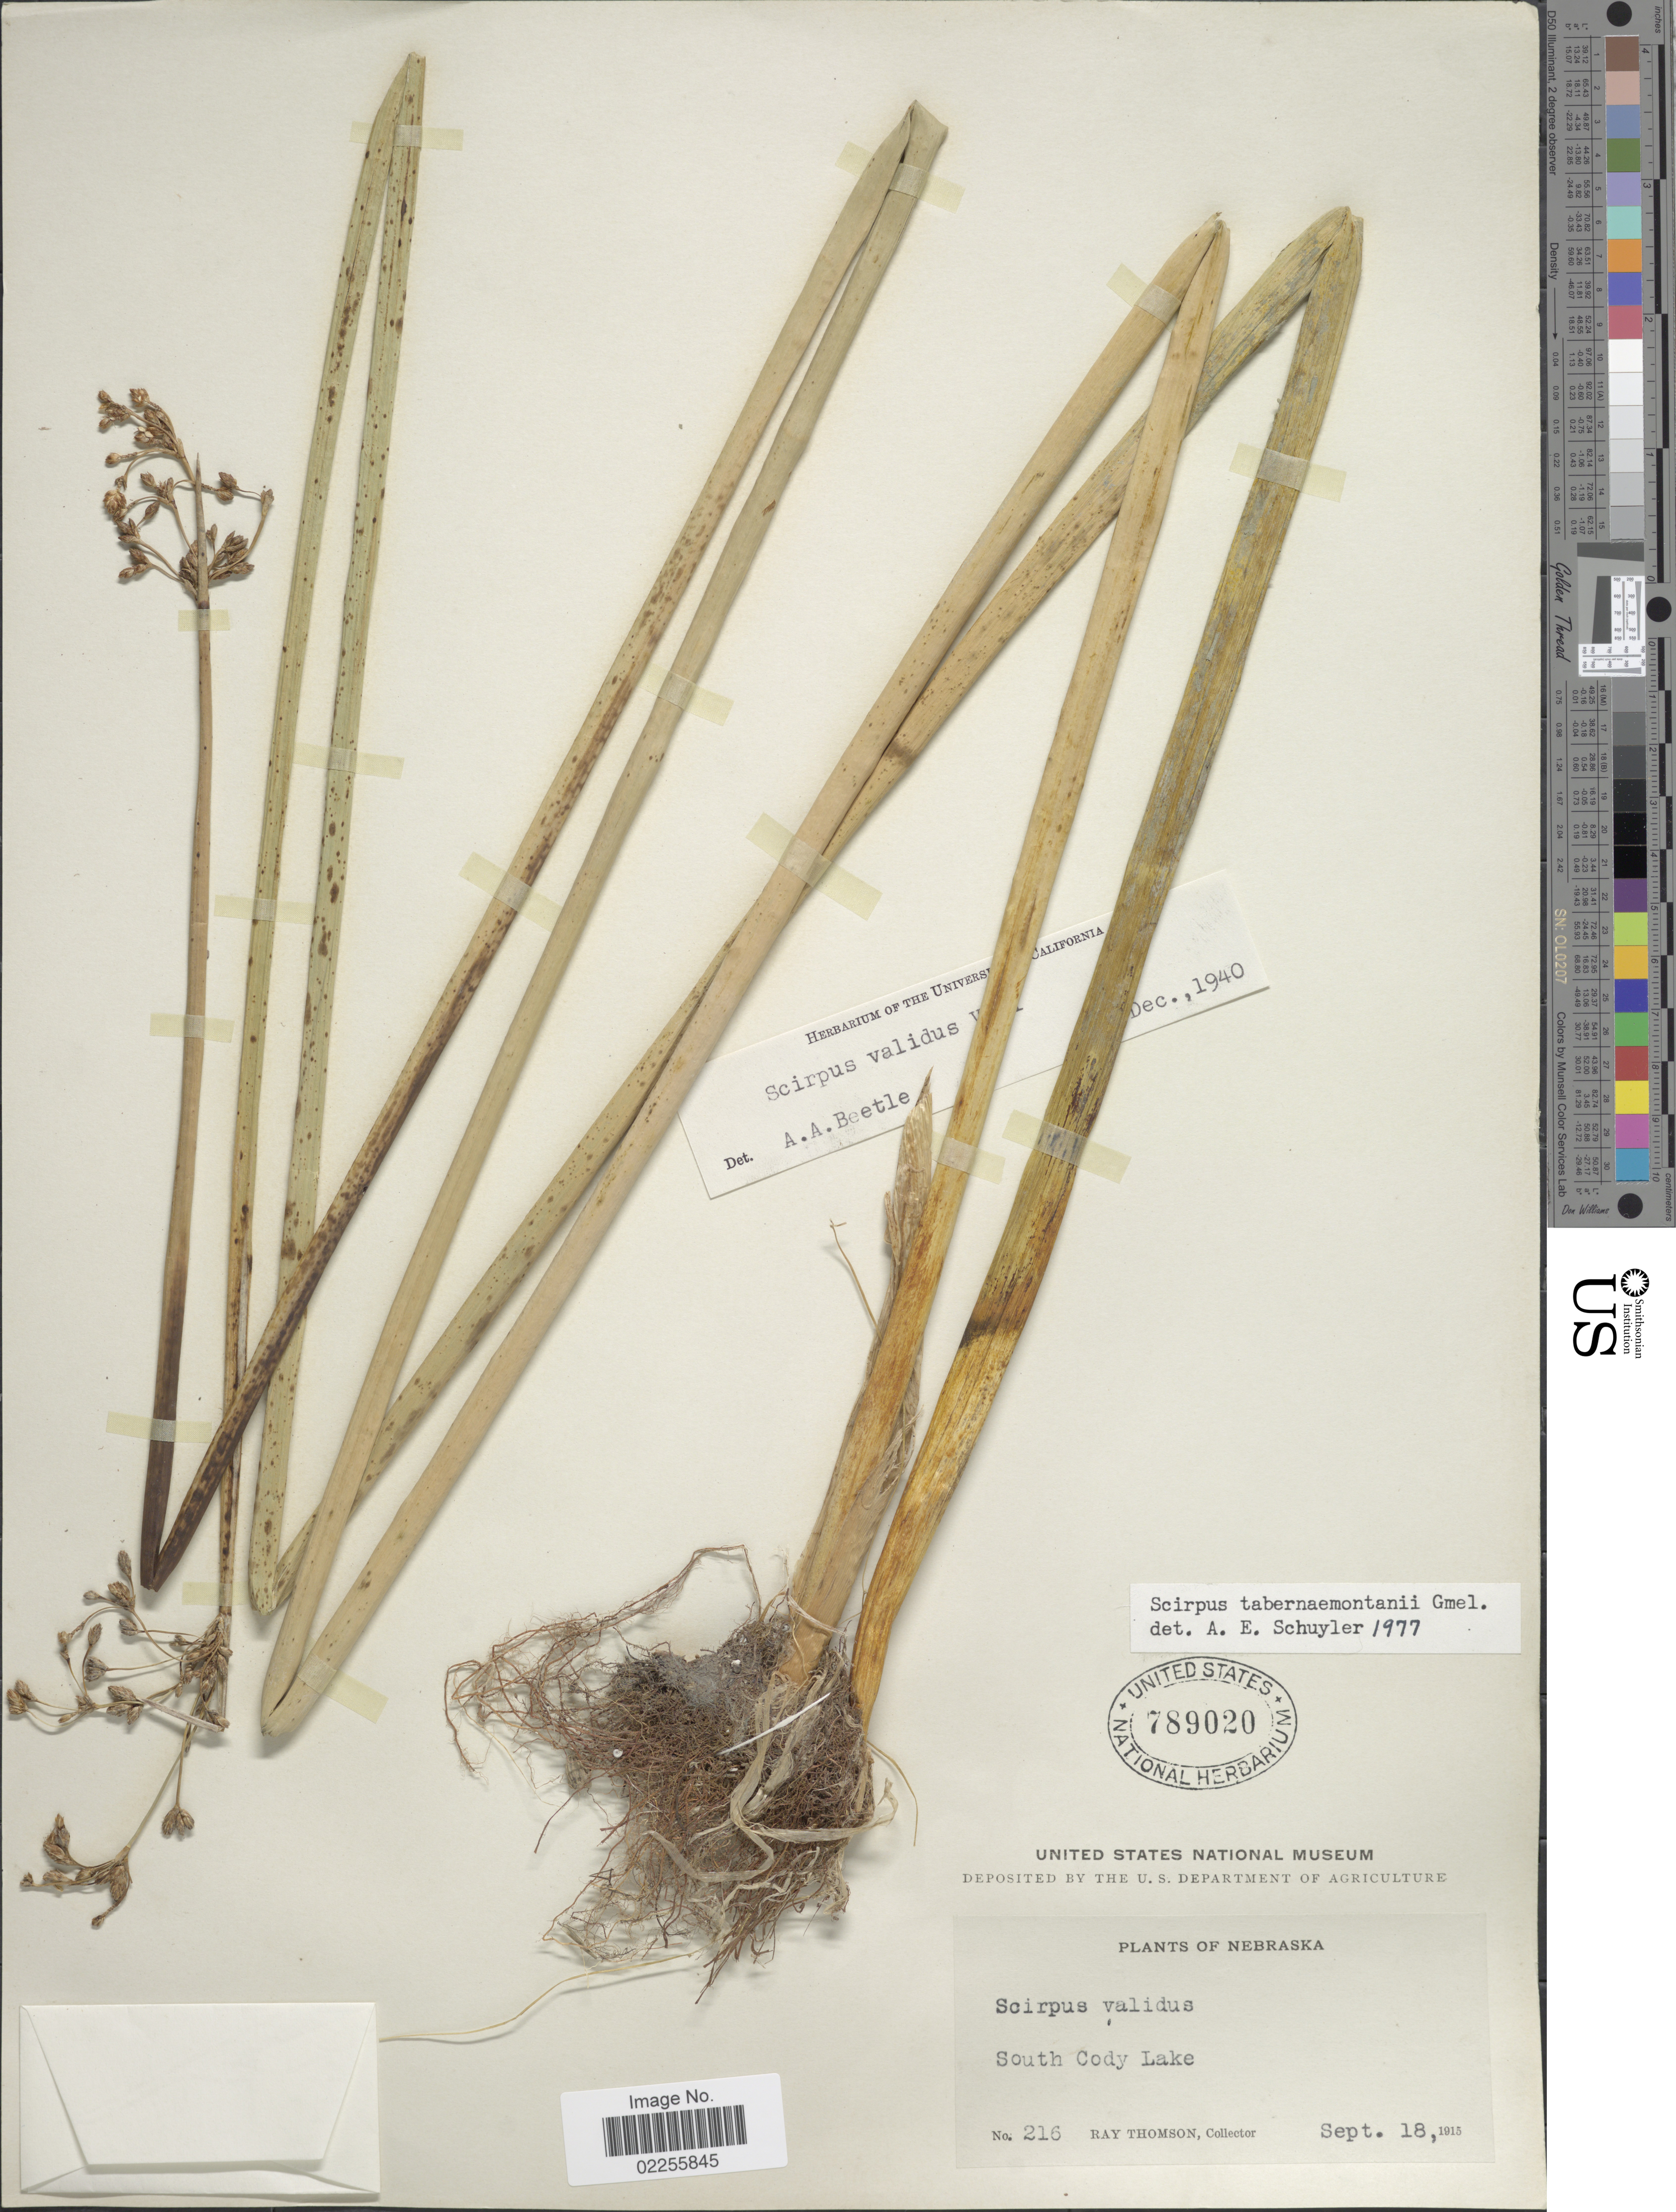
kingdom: Plantae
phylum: Tracheophyta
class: Liliopsida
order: Poales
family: Cyperaceae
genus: Schoenoplectus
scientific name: Schoenoplectus tabernaemontani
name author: (C.C. Gmel.) Palla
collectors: R. Thomson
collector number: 216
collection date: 1915-09-18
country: United States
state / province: Nebraska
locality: South Cody Lake.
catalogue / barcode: US 789020